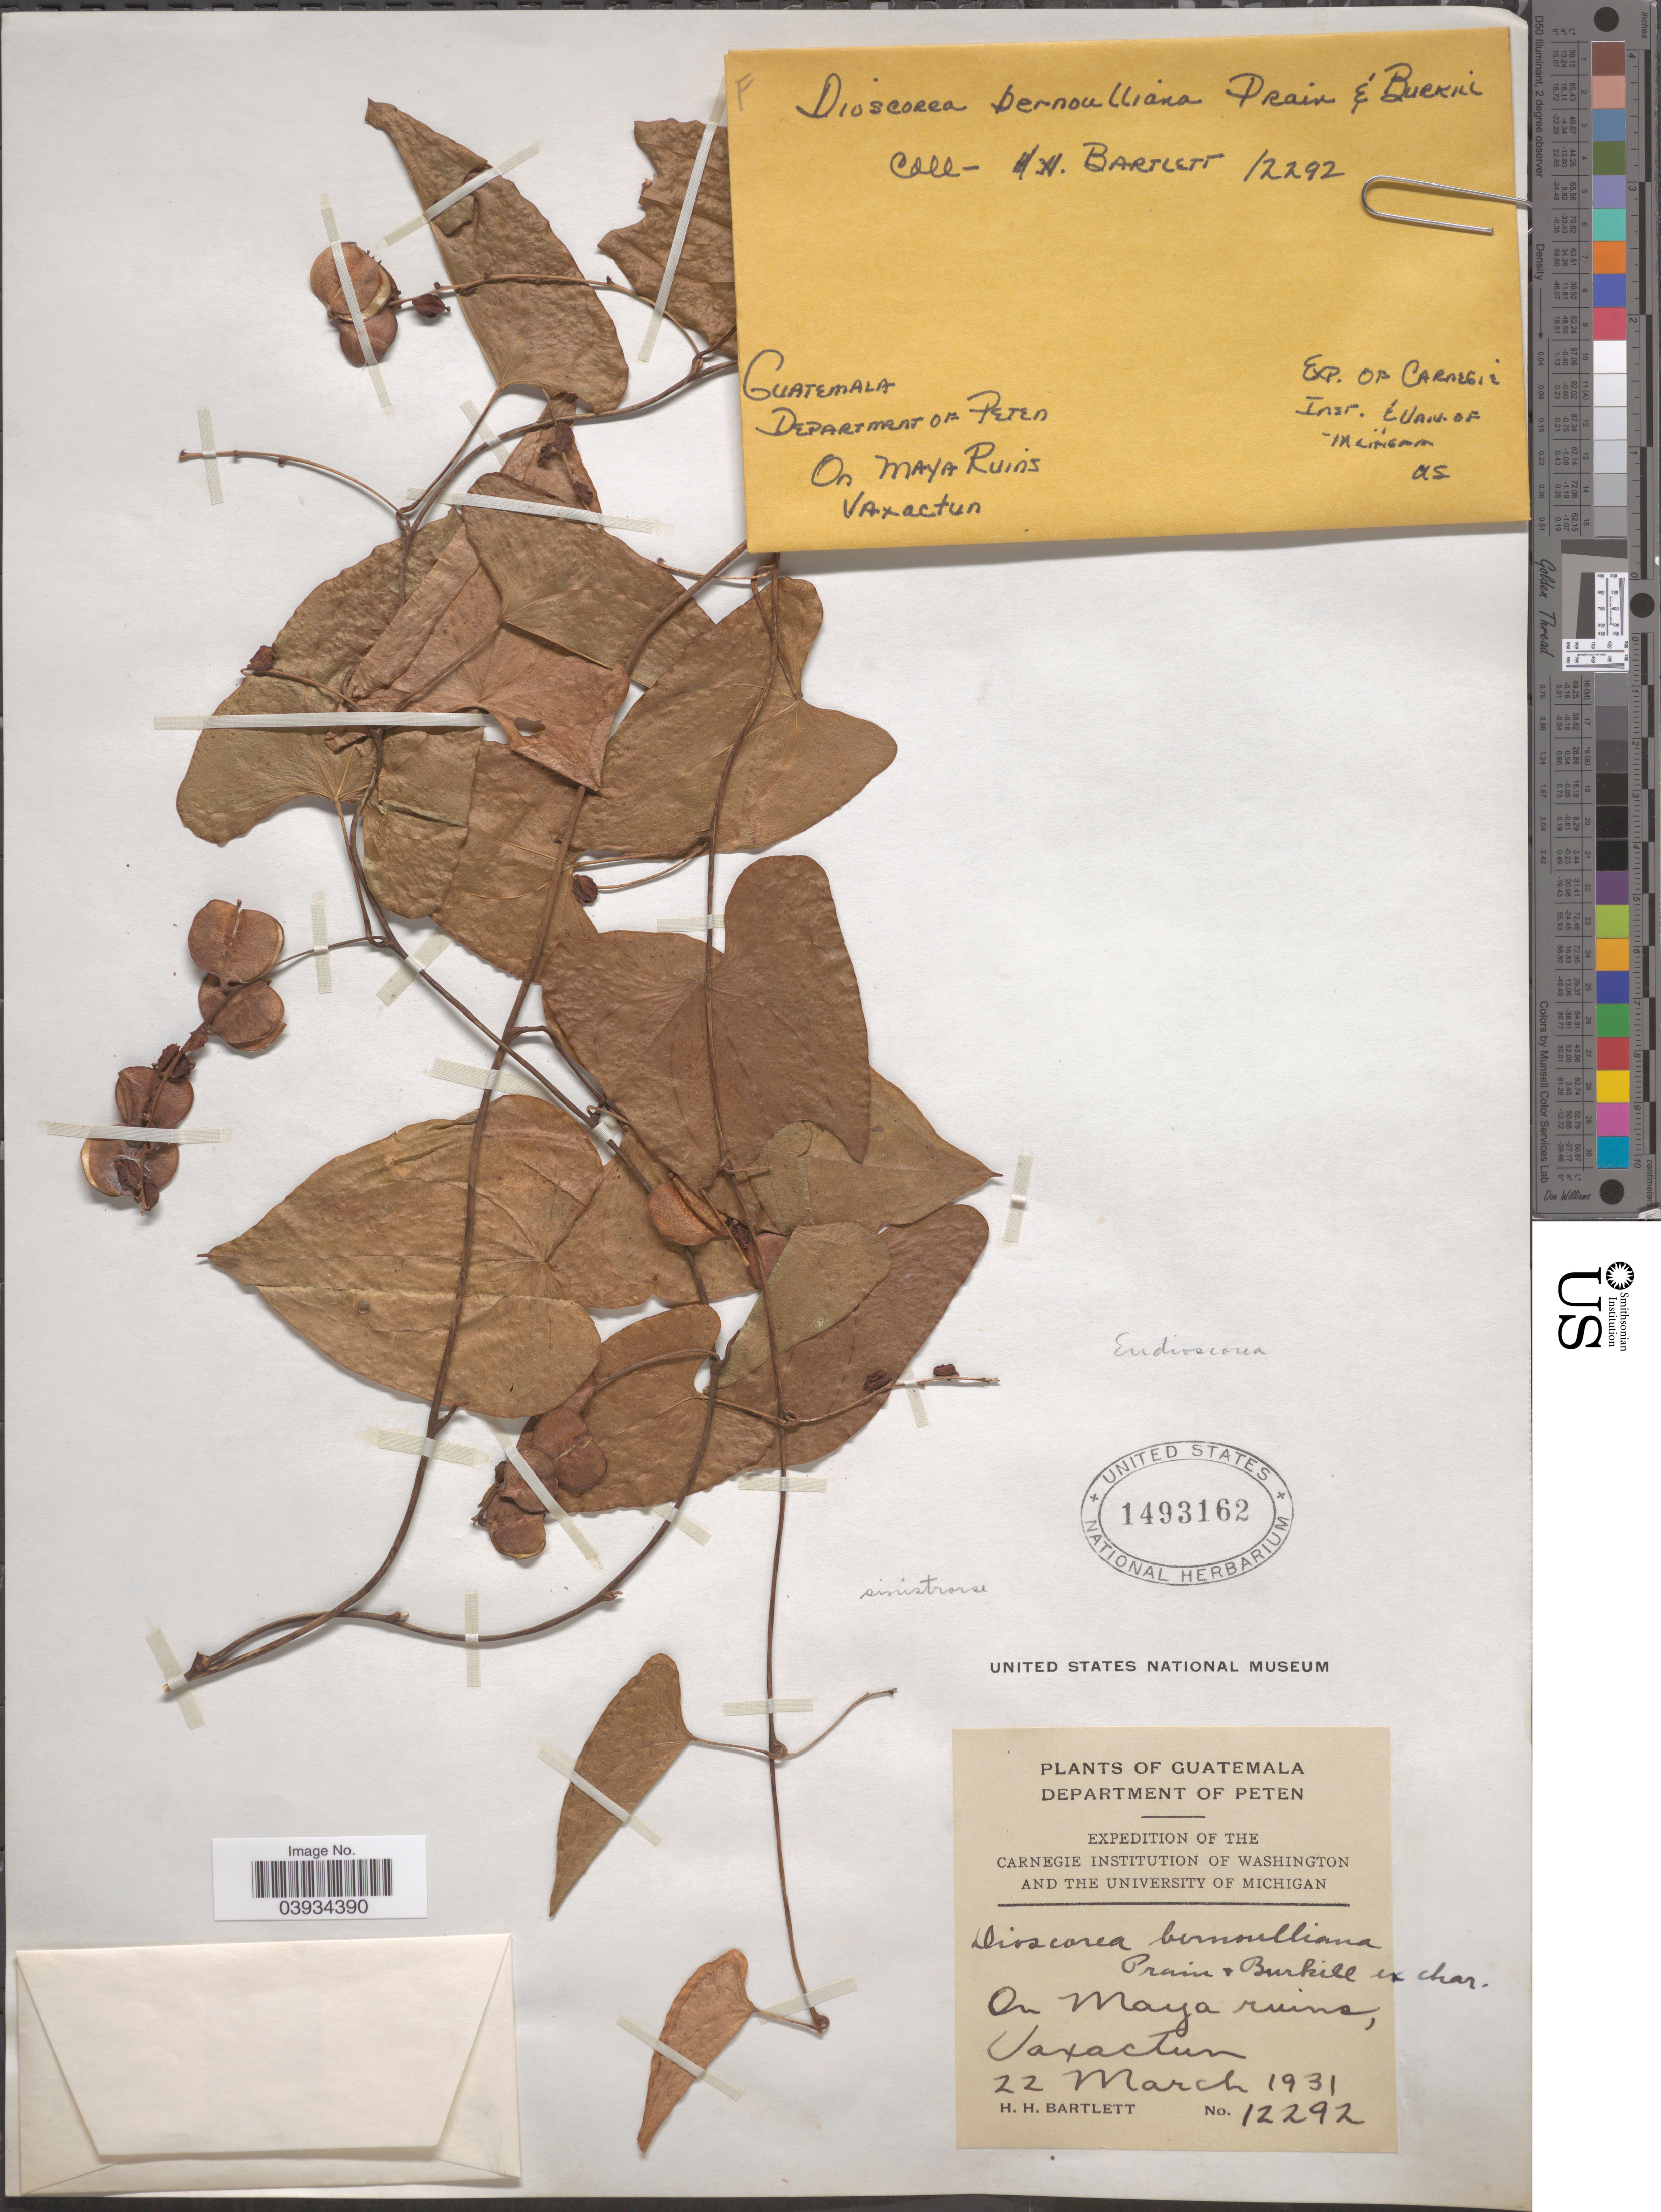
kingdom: Plantae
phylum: Tracheophyta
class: Liliopsida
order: Dioscoreales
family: Dioscoreaceae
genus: Dioscorea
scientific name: Dioscorea bernoulliana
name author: Prain & Burkill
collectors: H. H. Bartlett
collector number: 12292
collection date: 1931-03-22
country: Guatemala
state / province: El Peten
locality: Department of Peten. On Maya ruins, Uaxactun.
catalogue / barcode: US 1493162